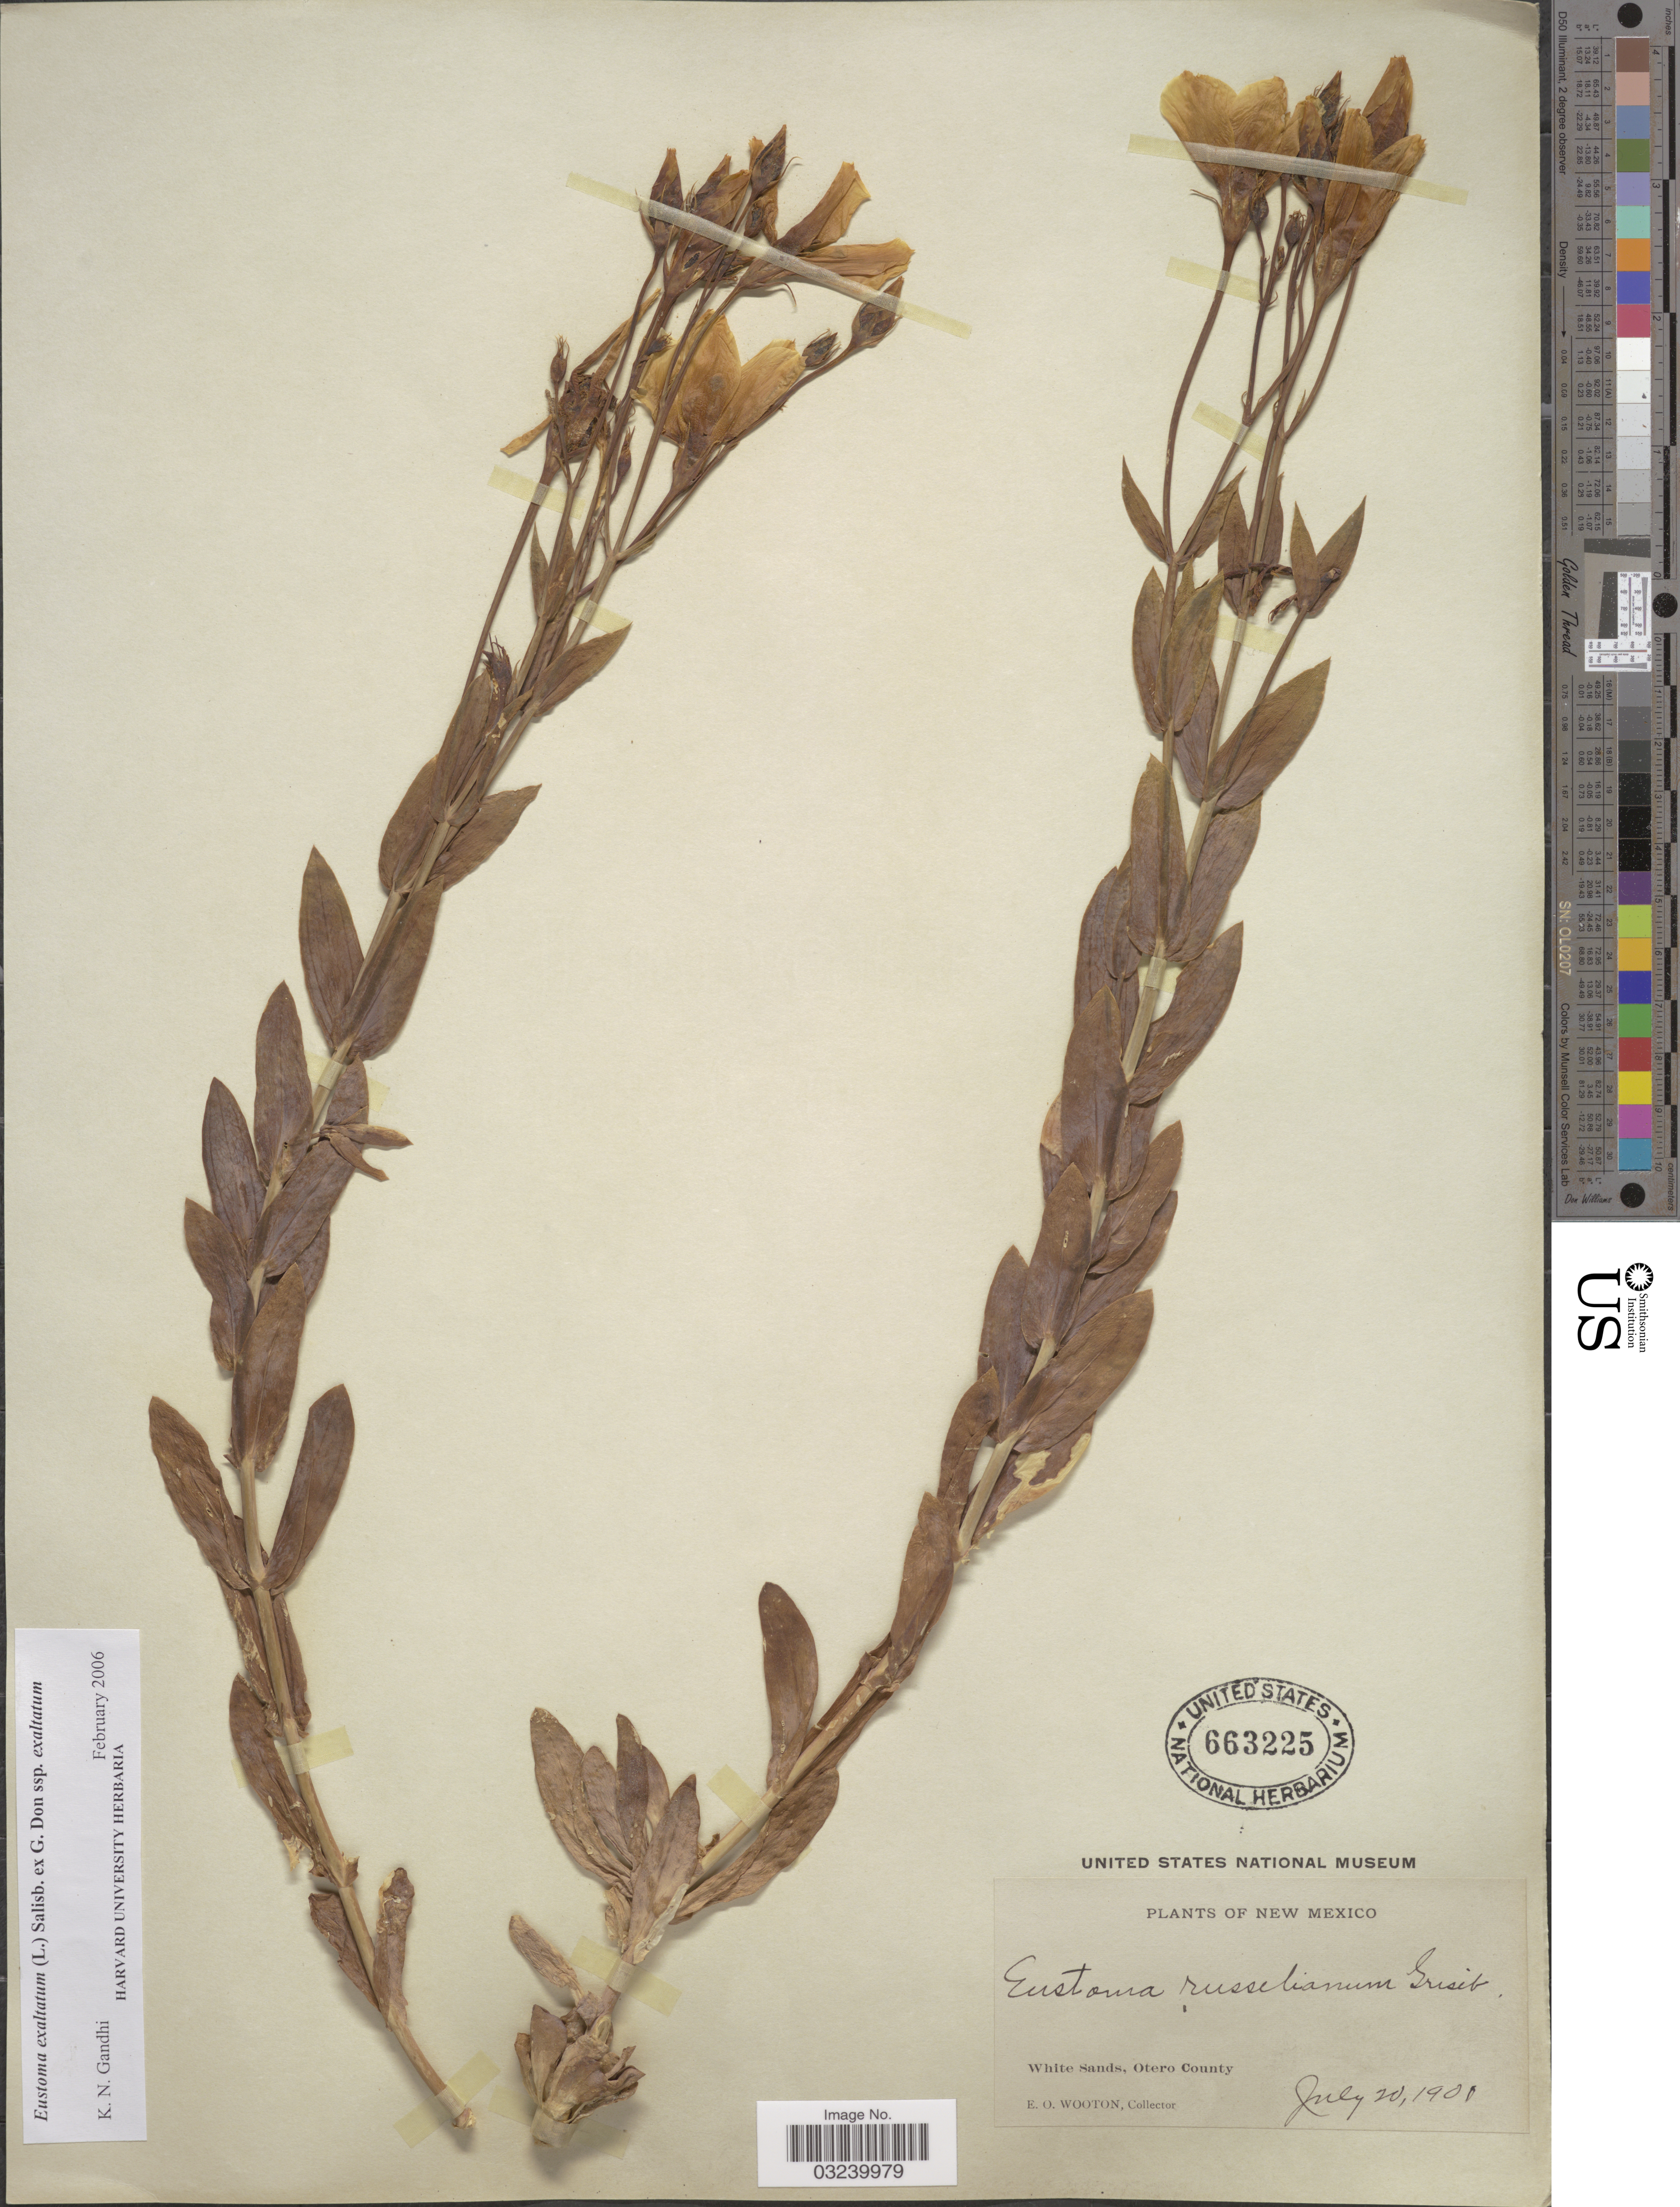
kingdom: Plantae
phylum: Tracheophyta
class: Magnoliopsida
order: Gentianales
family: Gentianaceae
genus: Eustoma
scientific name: Eustoma exaltatum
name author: (L.) Salisb. ex Don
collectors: E. O. Wooton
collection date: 1900-07-20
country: United States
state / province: New Mexico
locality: White Sands, Otero County.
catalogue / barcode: US 663225